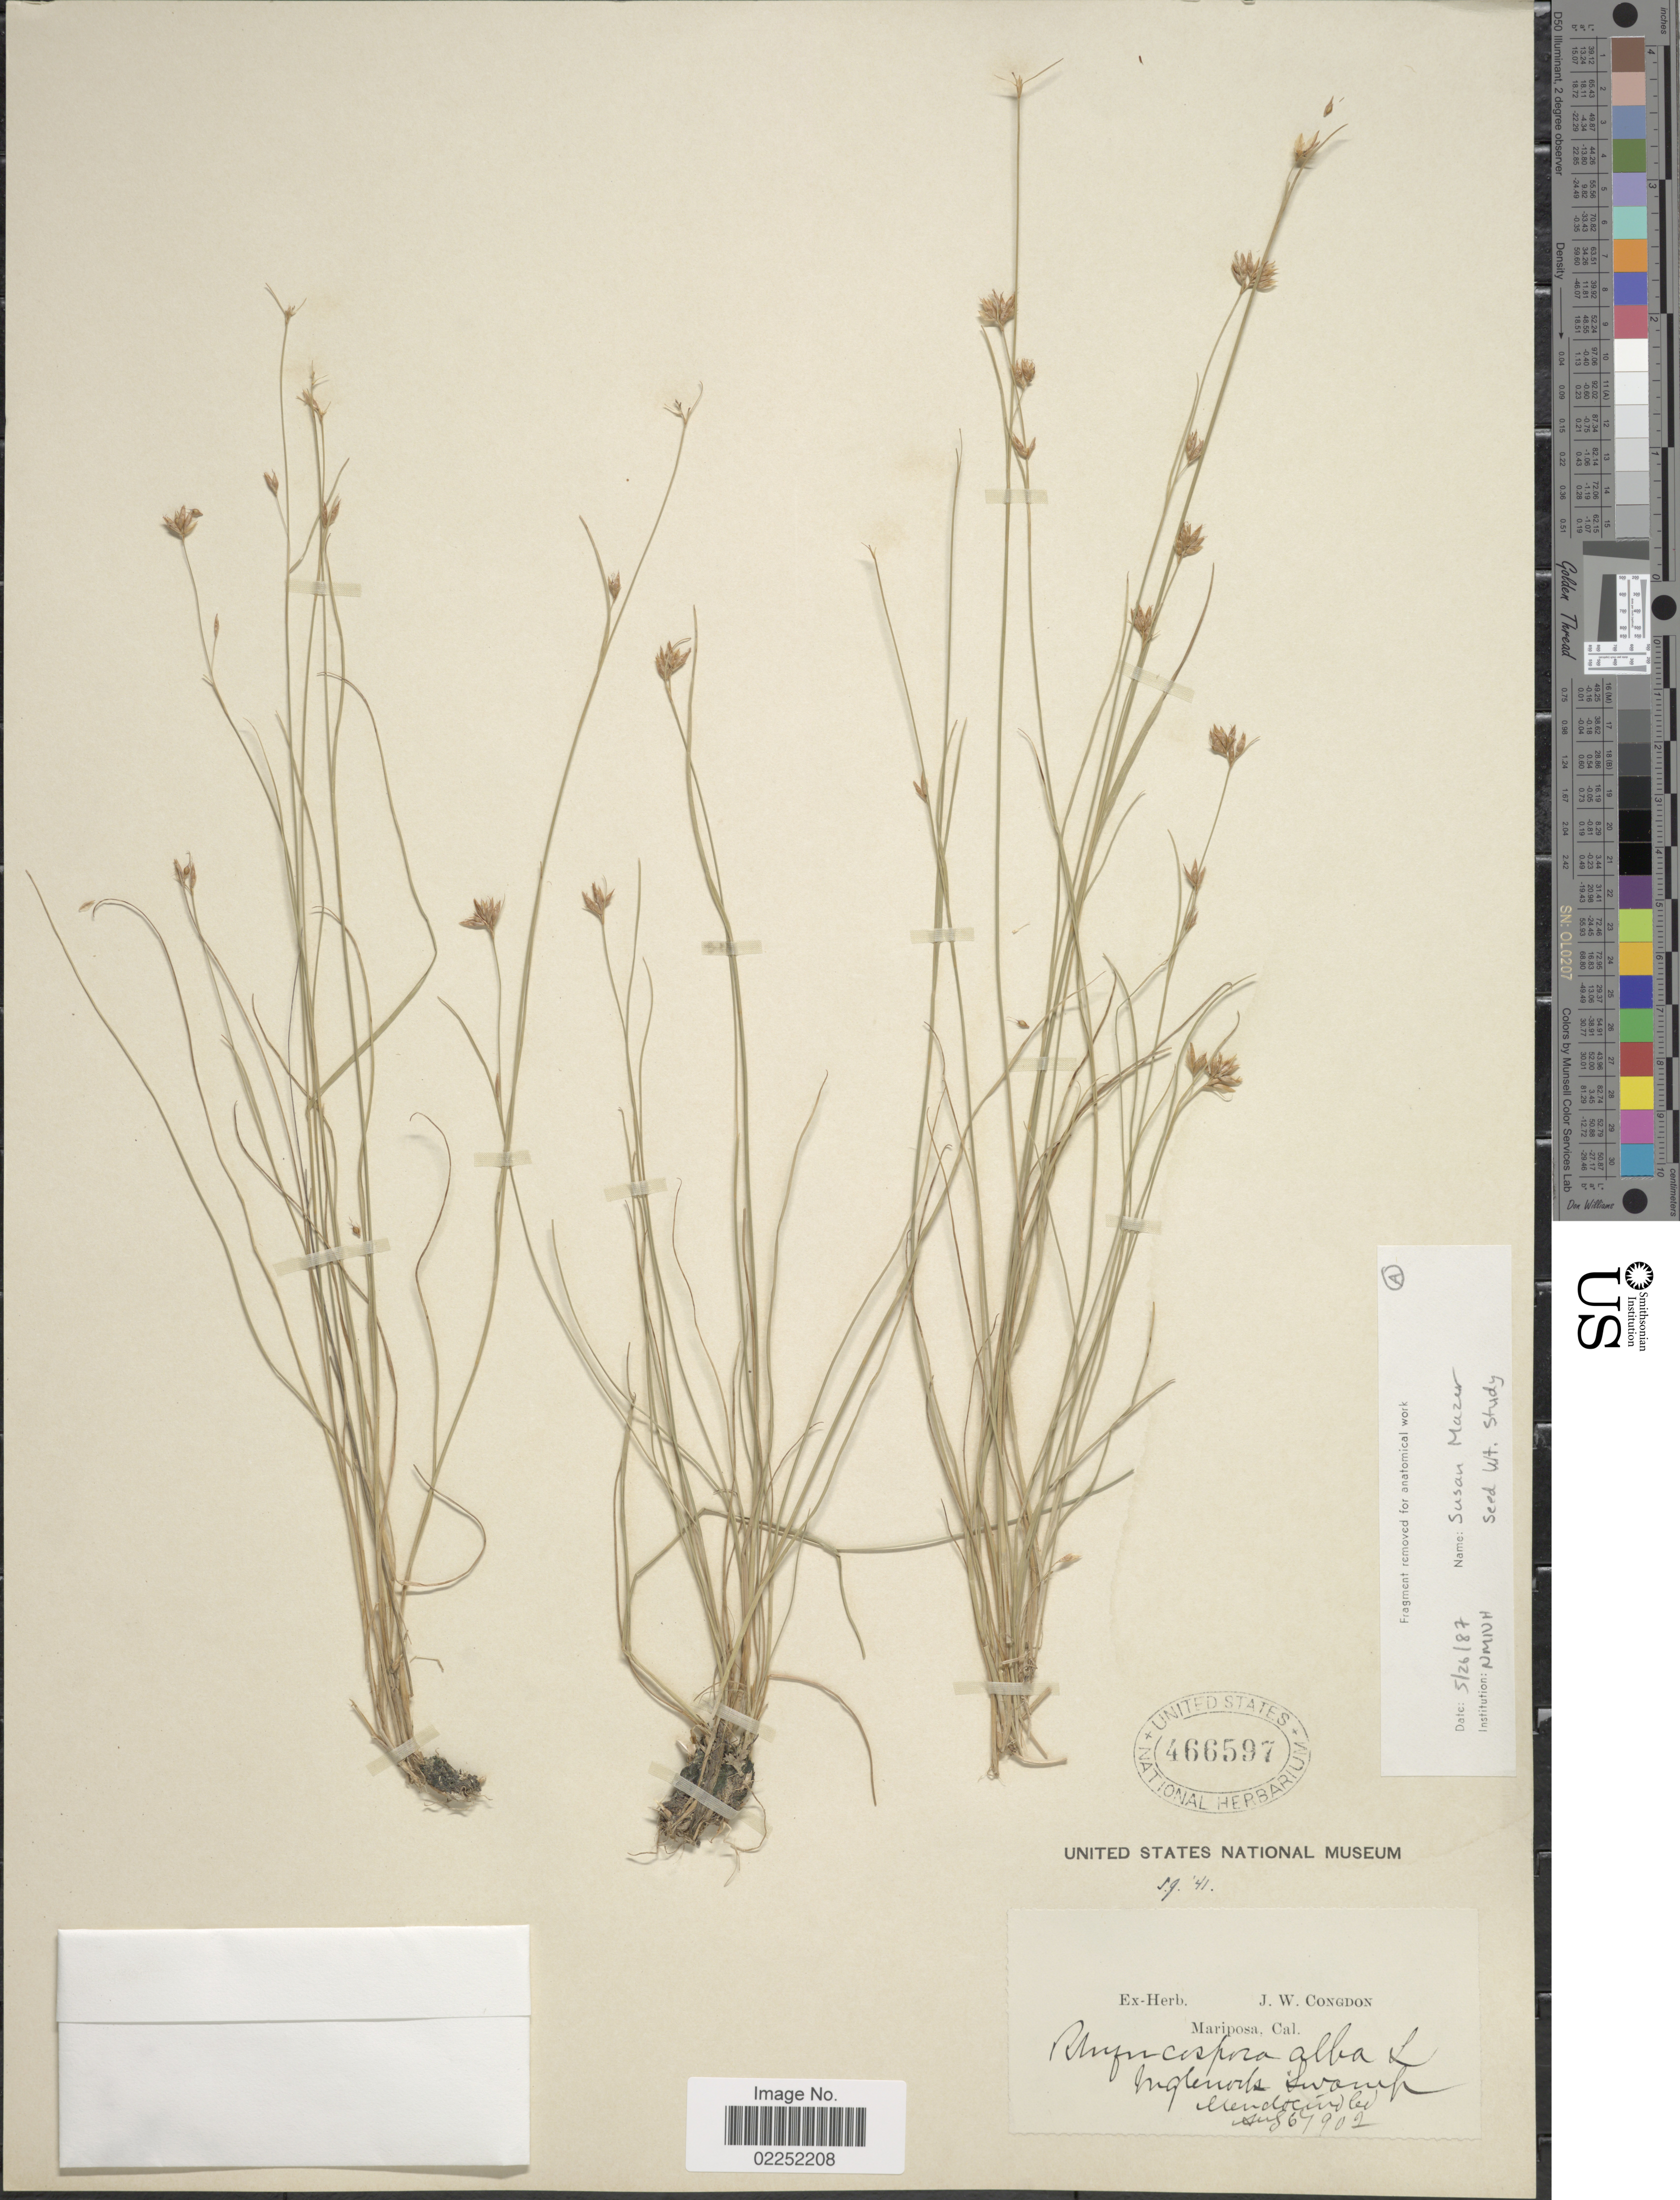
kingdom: Plantae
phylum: Tracheophyta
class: Liliopsida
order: Poales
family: Cyperaceae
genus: Rhynchospora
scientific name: Rhynchospora alba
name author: (L.) Vahl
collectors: J. W. Congdon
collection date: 1902-08-06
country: United States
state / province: California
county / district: Mendocino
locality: Inglewood Swamp, Mendocino Co.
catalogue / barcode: US 466597